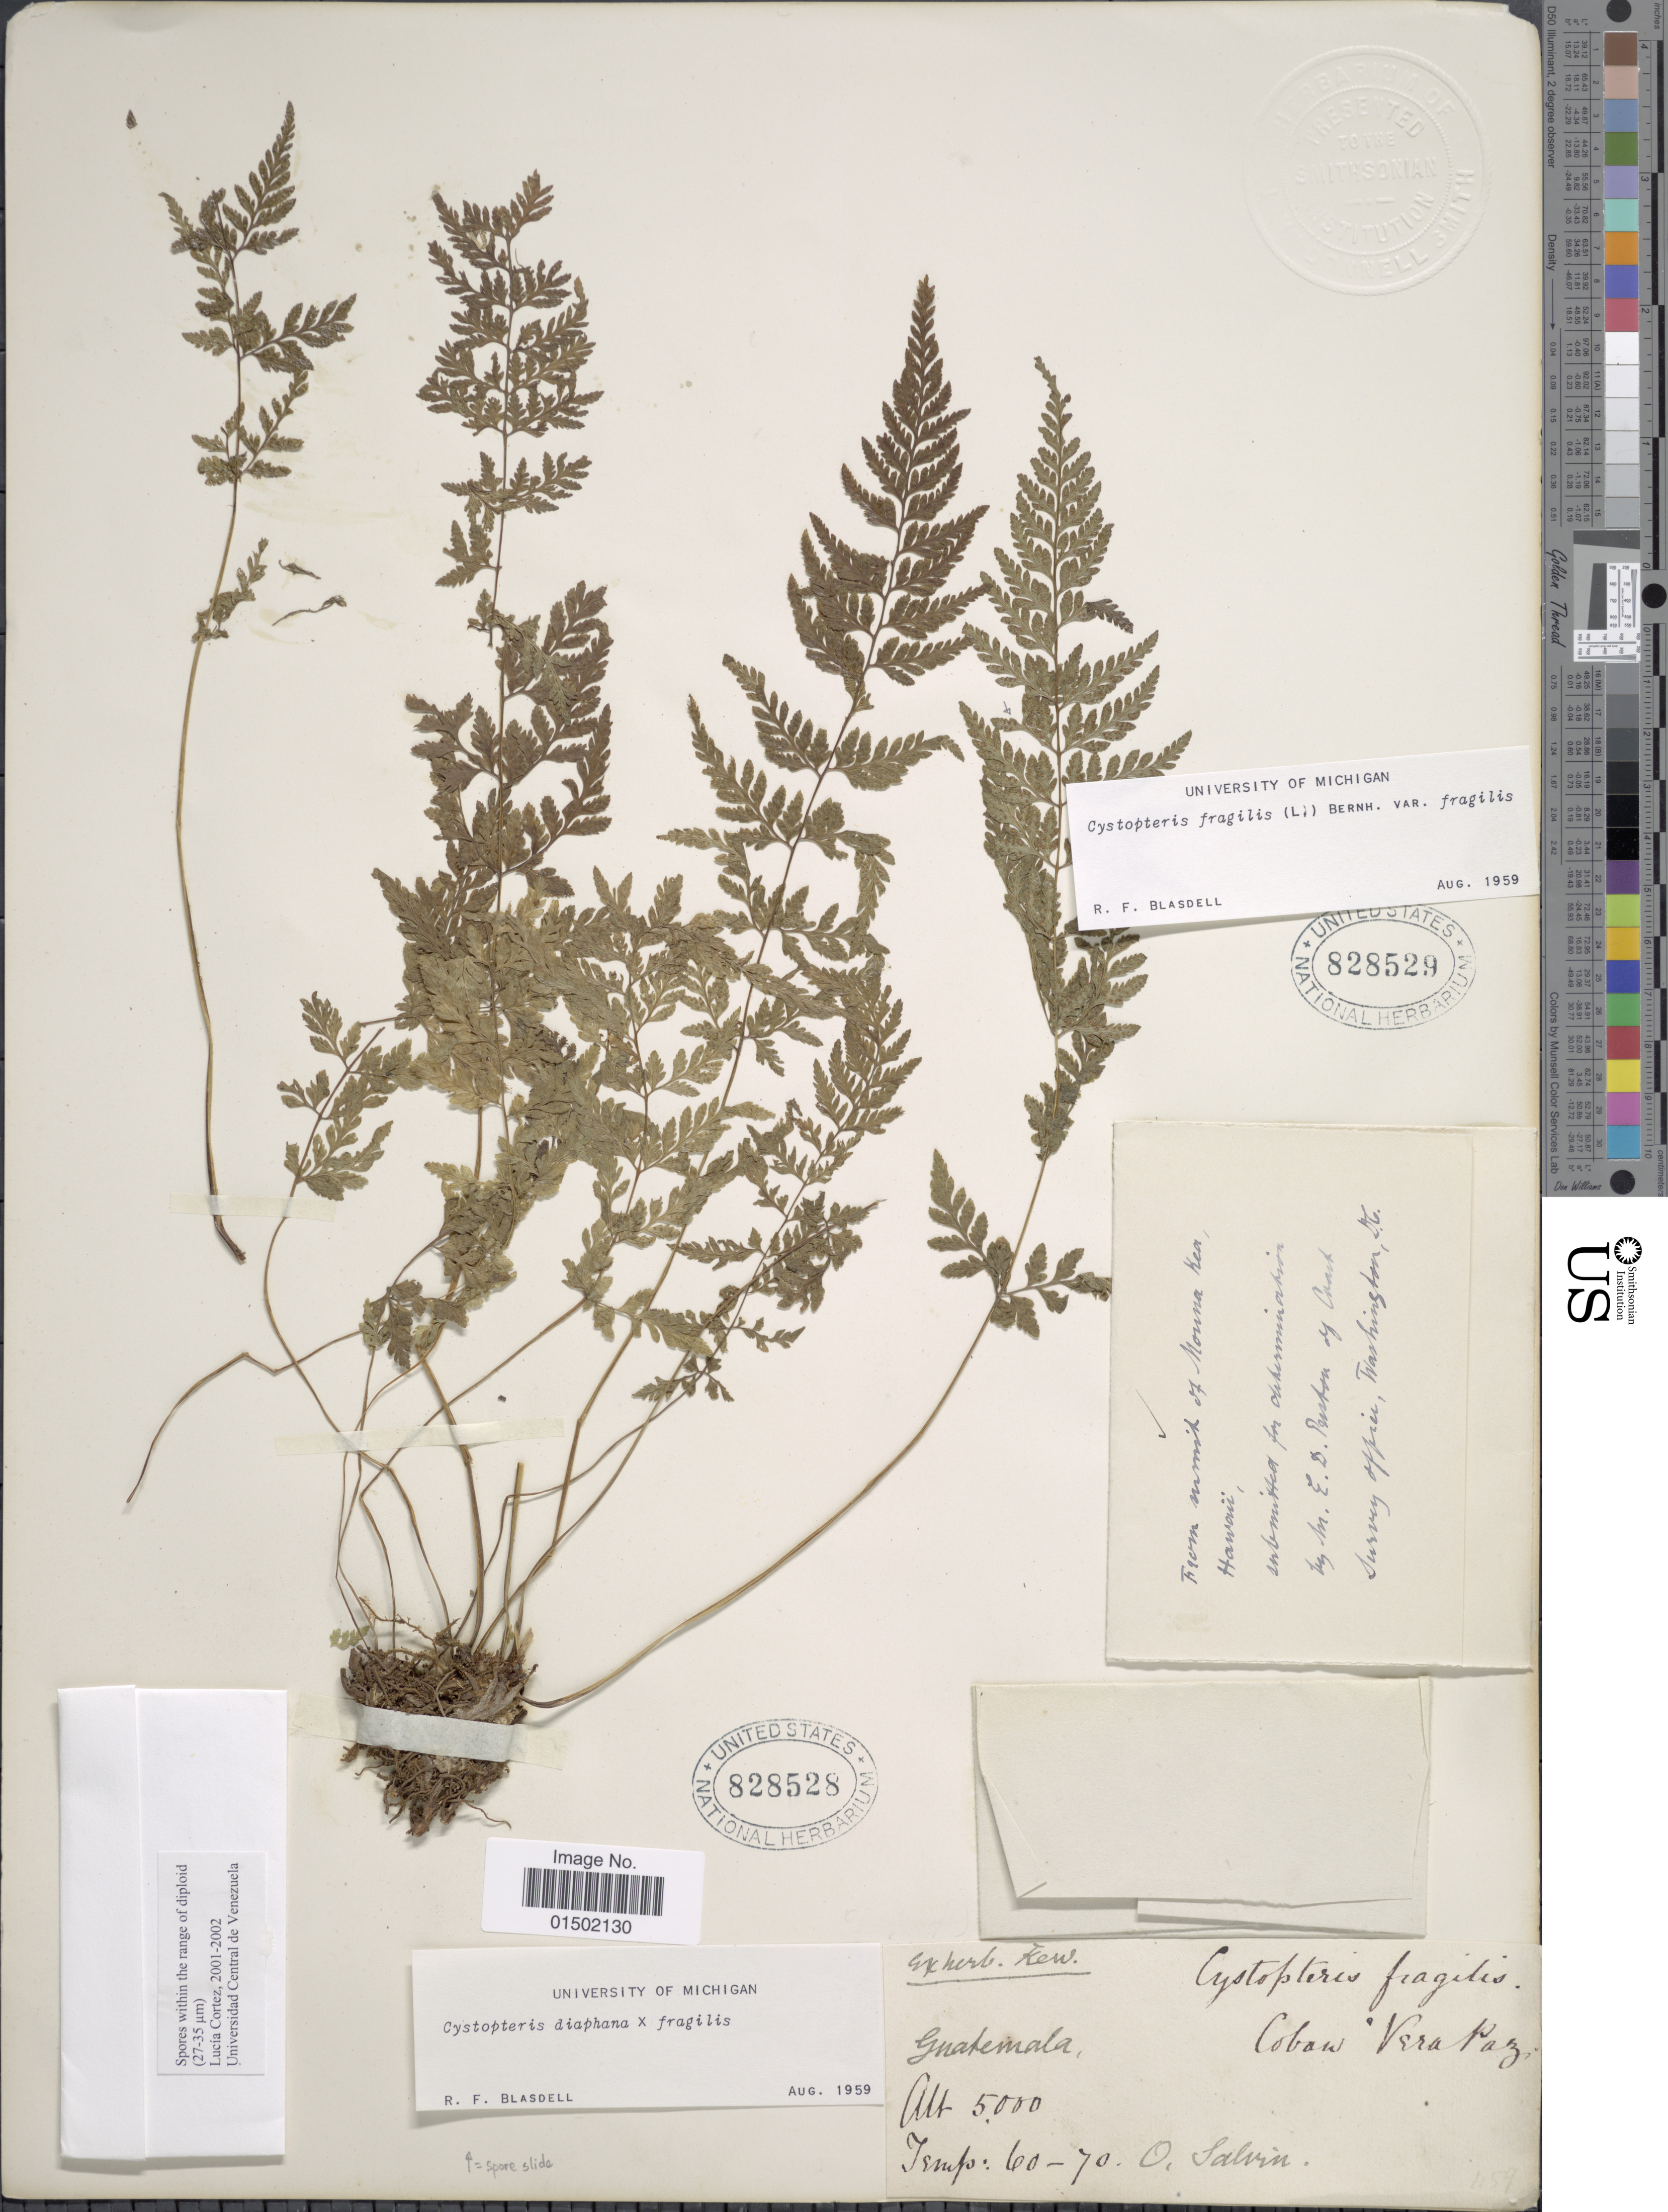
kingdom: Plantae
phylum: Tracheophyta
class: Polypodiopsida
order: Polypodiales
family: Cystopteridaceae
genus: Cystopteris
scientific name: Cystopteris diaphana x C. fragilis (L.) Bernh.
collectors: O. Salvin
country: Guatemala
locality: Cobán, Vera Paz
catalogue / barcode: US 828528